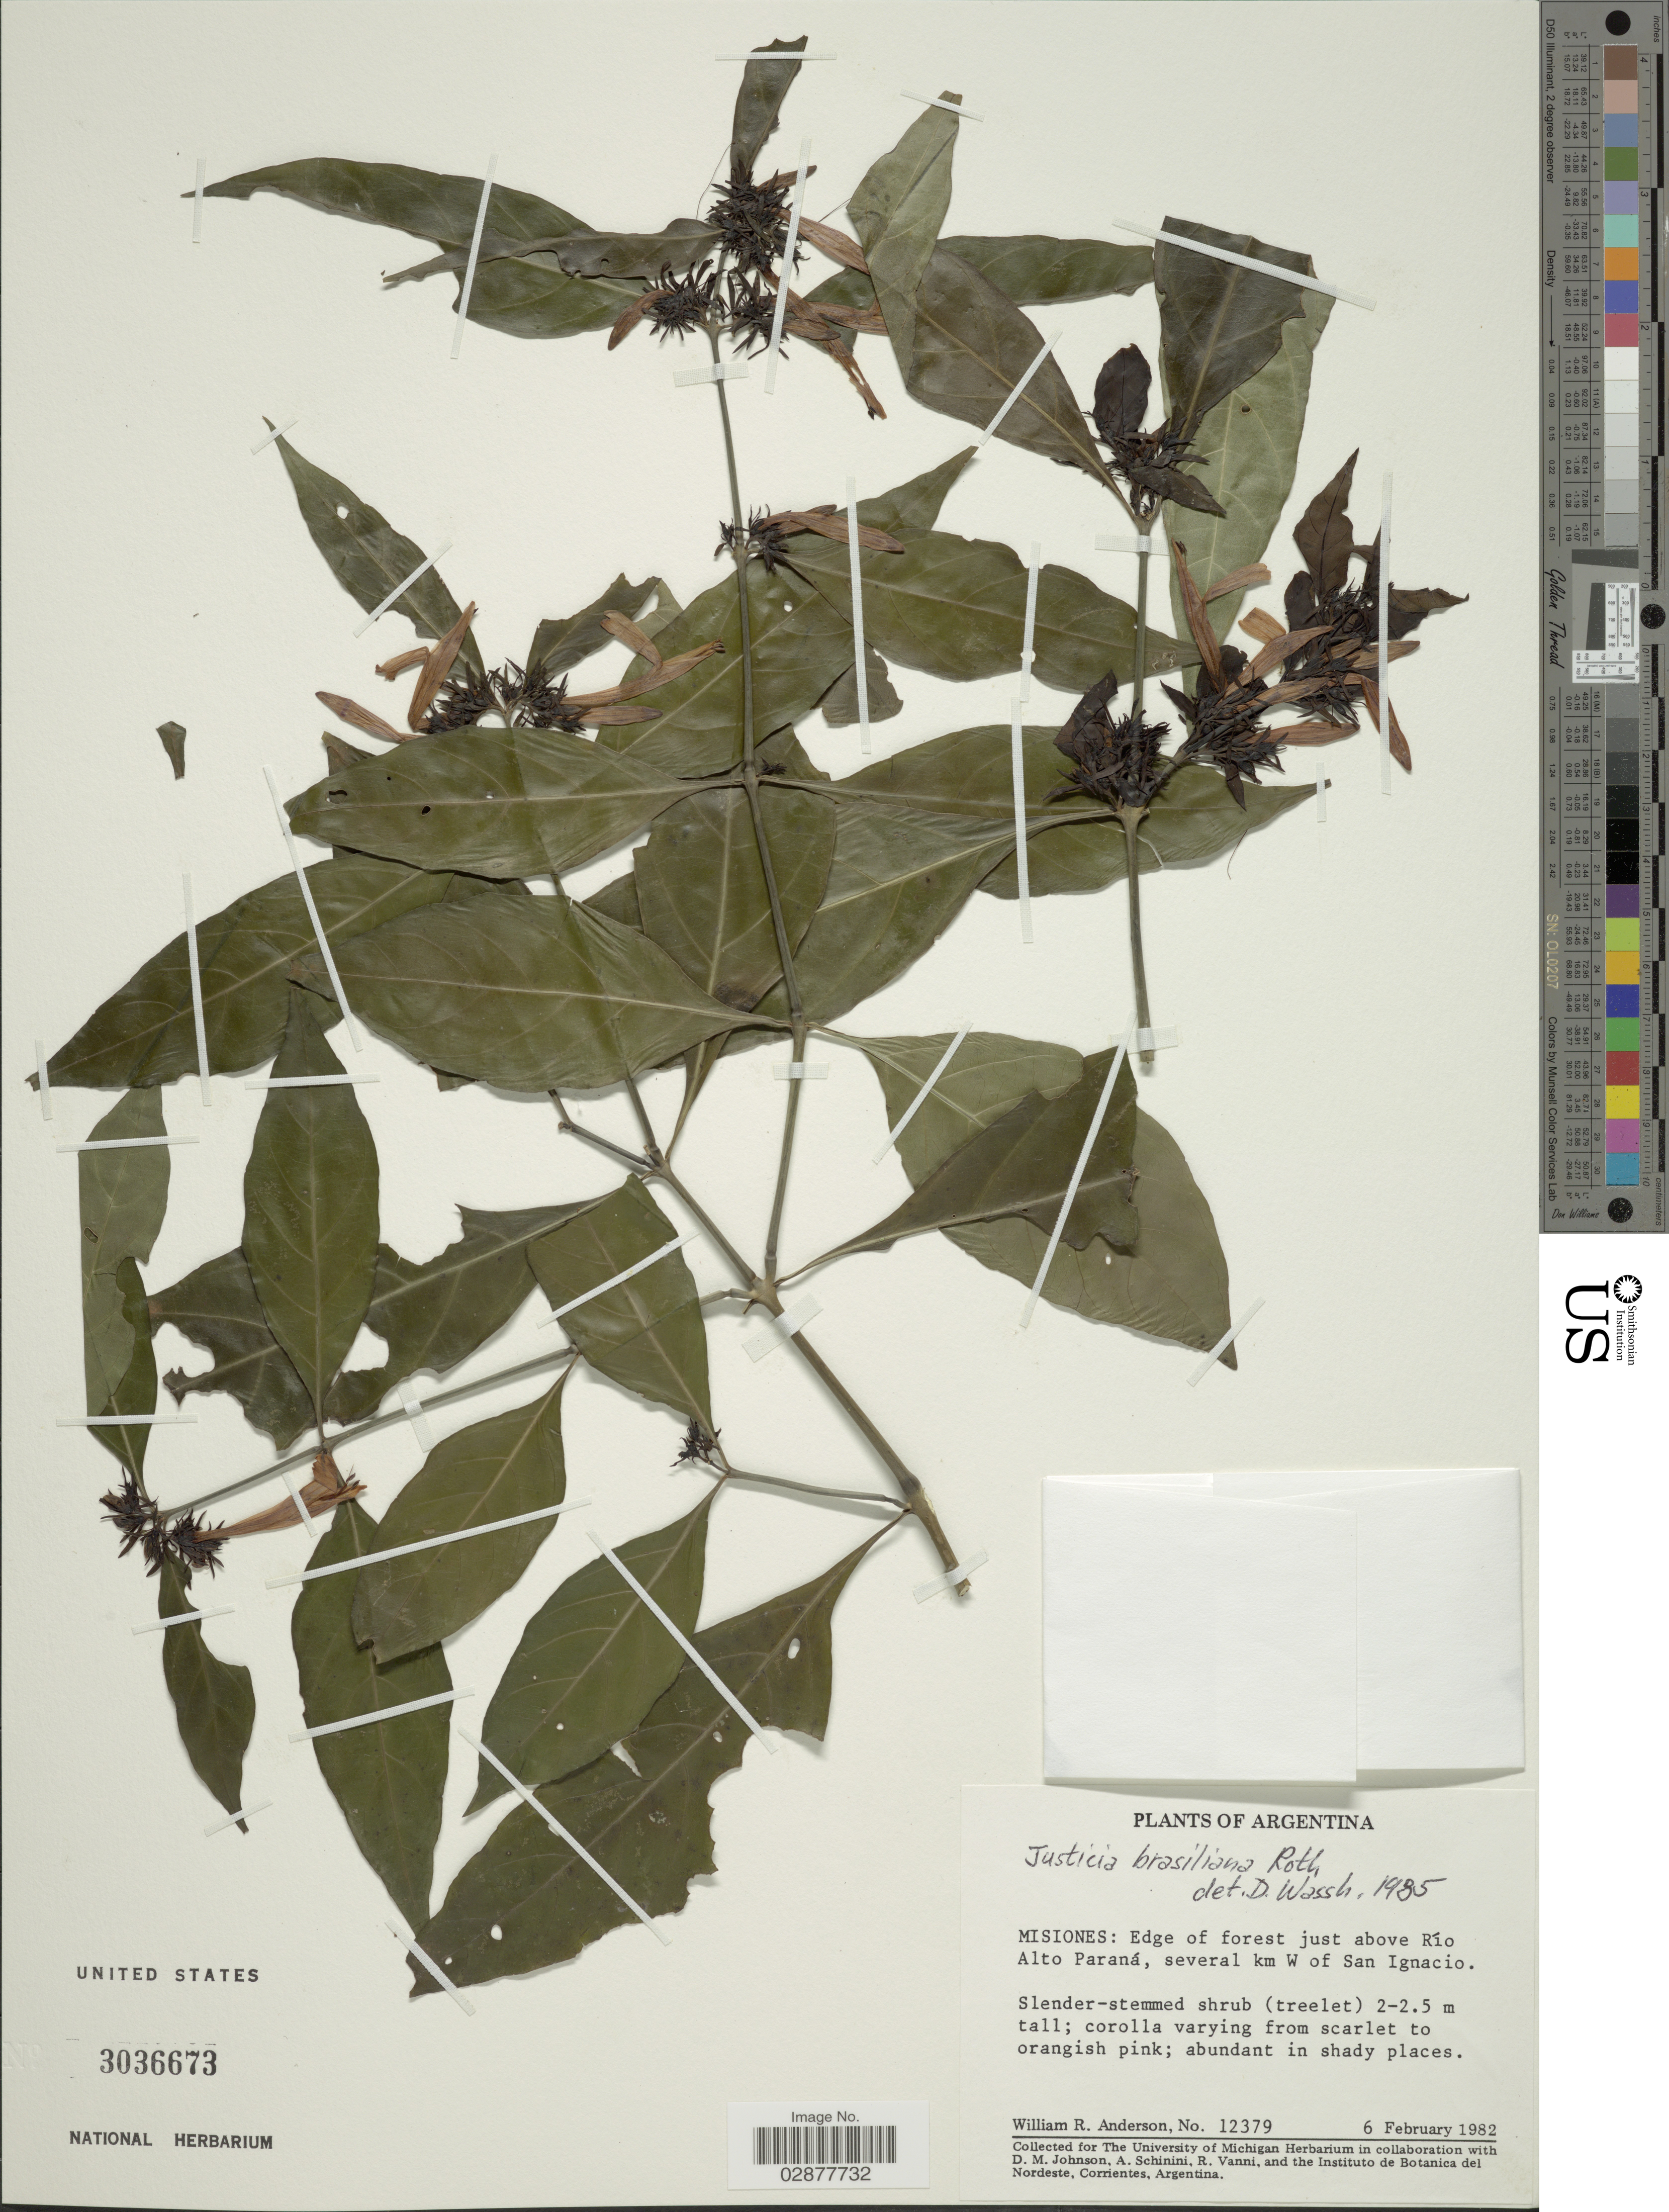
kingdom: Plantae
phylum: Tracheophyta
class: Magnoliopsida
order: Lamiales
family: Acanthaceae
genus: Justicia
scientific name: Justicia brasiliana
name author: Roth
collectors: W. R. Anderson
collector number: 12379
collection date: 1982-02-06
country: Argentina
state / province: Misiones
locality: Edge of forest just above Río Alto Paraná, several km W of San Ignacio.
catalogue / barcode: US 3036673